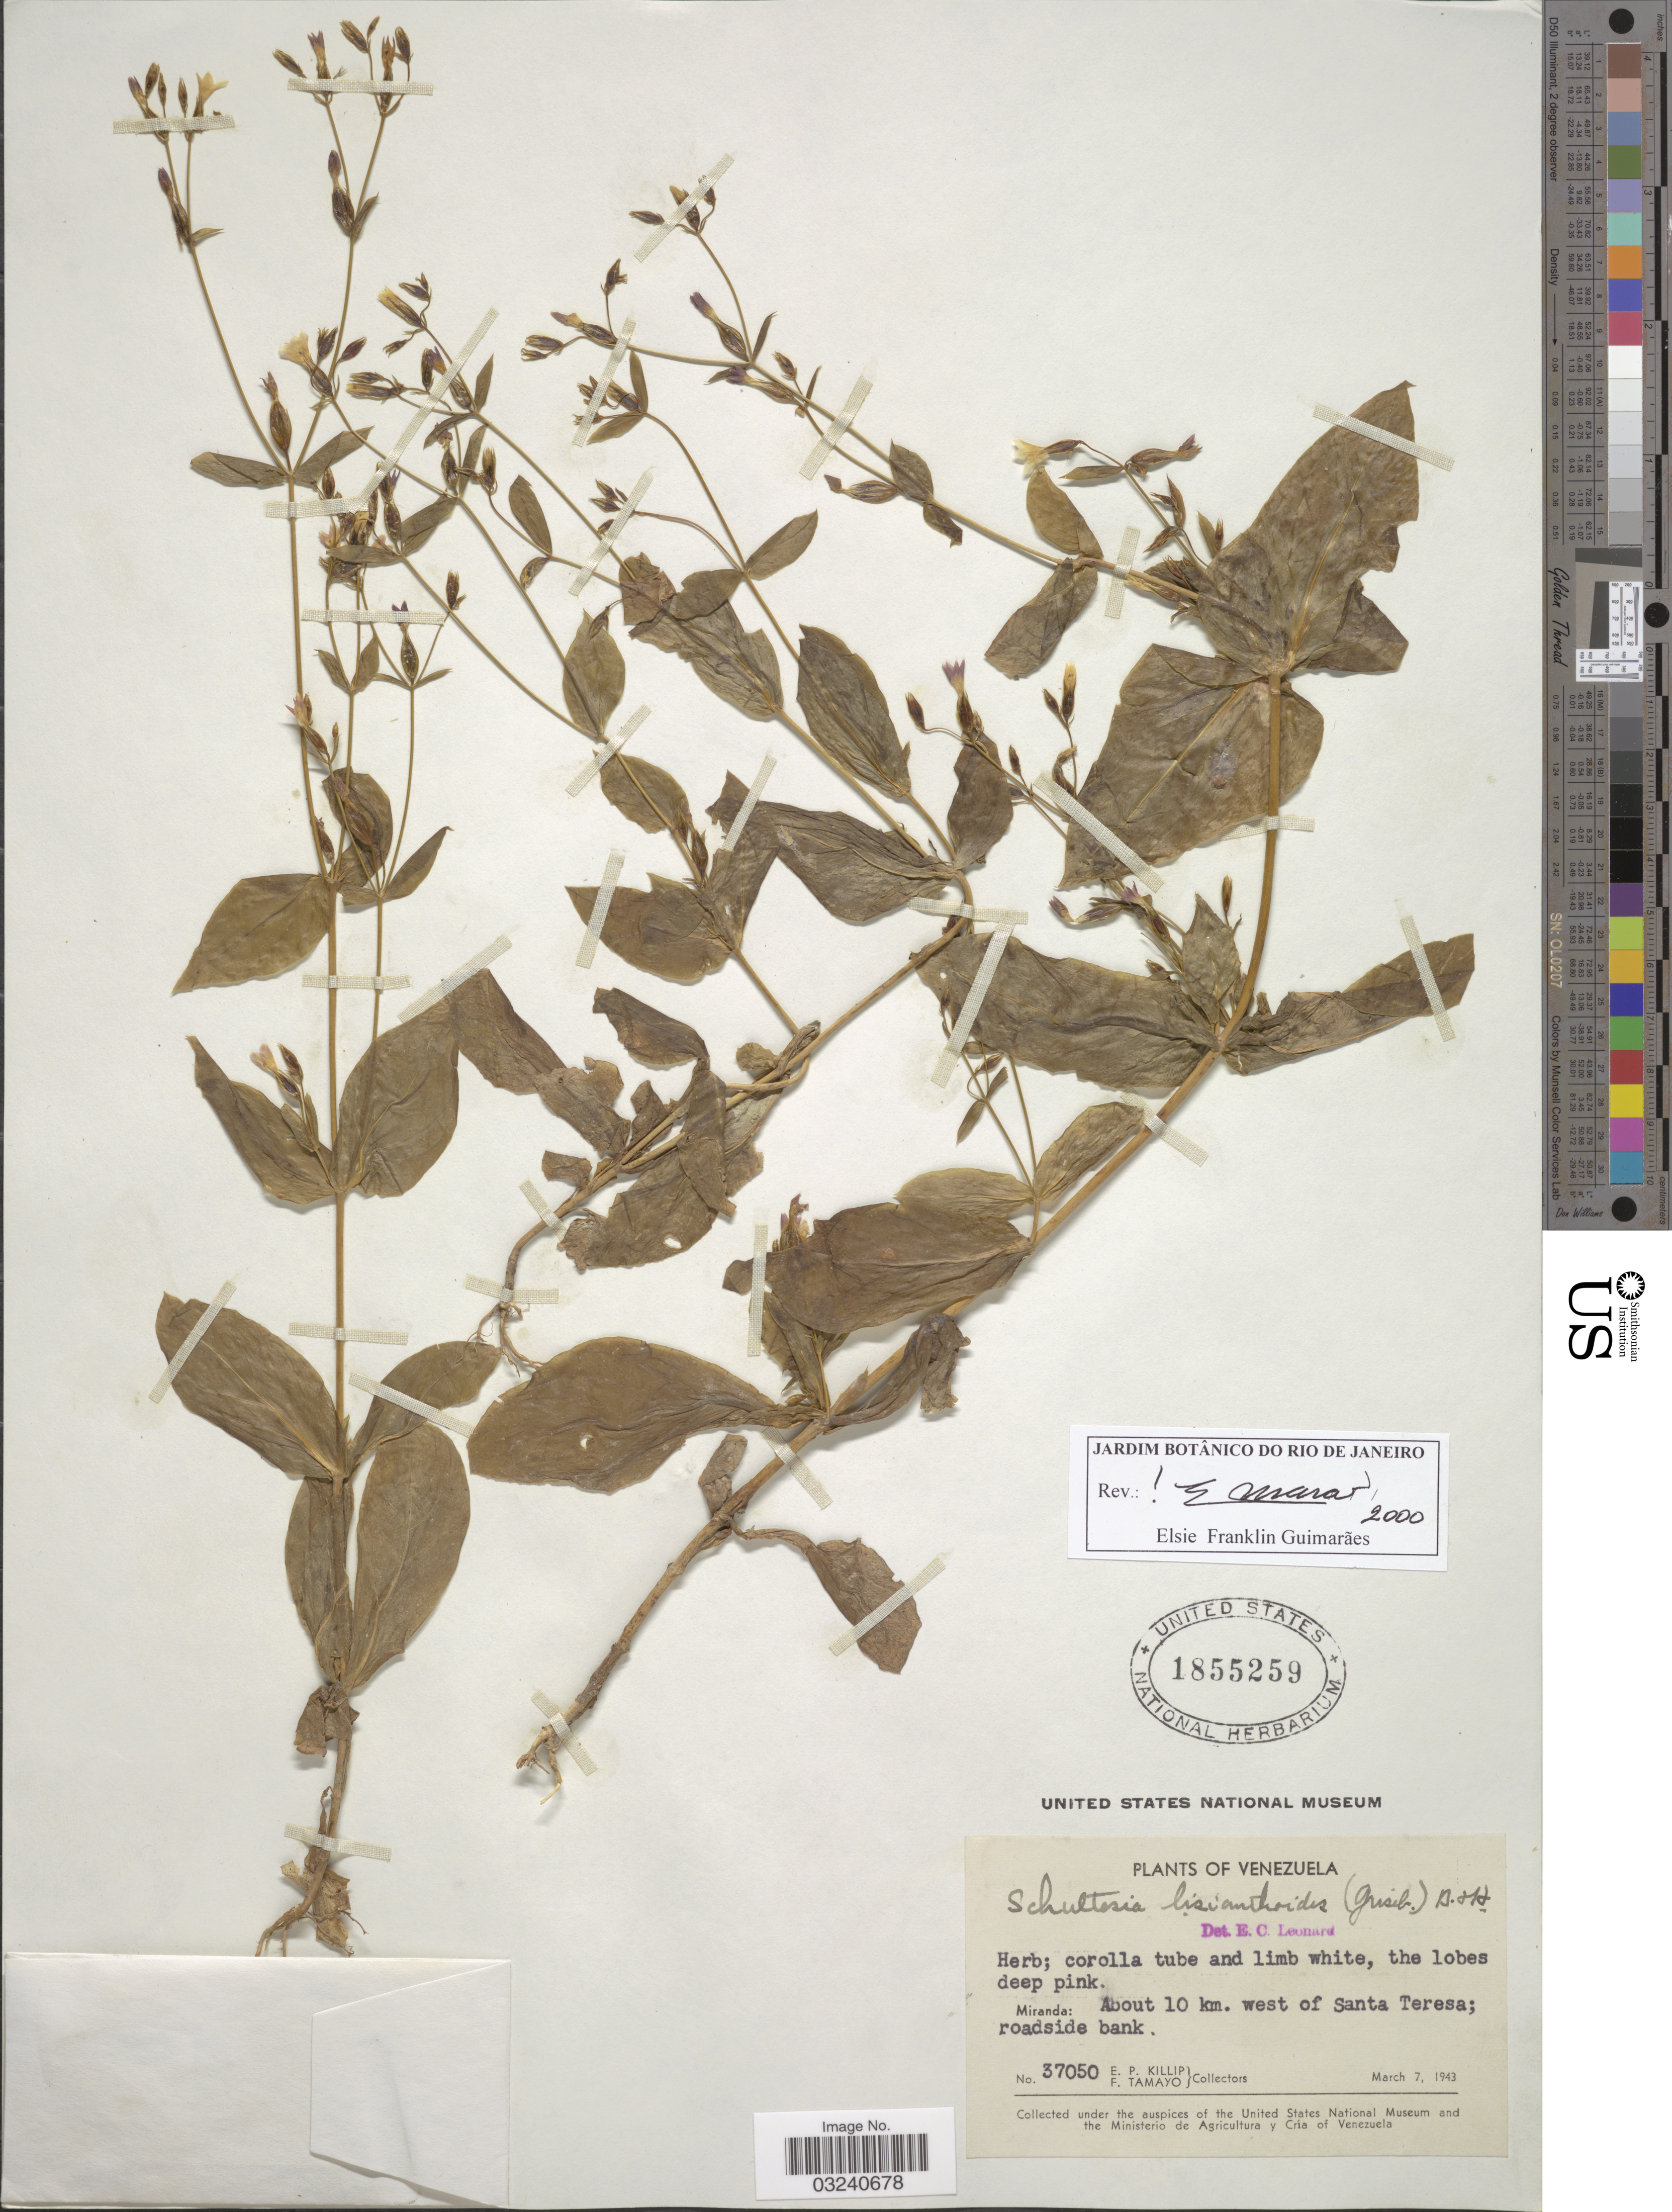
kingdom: Plantae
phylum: Tracheophyta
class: Magnoliopsida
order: Gentianales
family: Gentianaceae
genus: Schultesia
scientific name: Schultesia lisianthoides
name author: (Griseb.) Benth. & Hook. f. ex Hemsl.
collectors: E. P. Killip & F. Tamayo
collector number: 37050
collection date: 1943-03-07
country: Venezuela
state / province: Miranda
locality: About 10 km. west of Santa Teresa; roadside bank.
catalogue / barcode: US 1855259